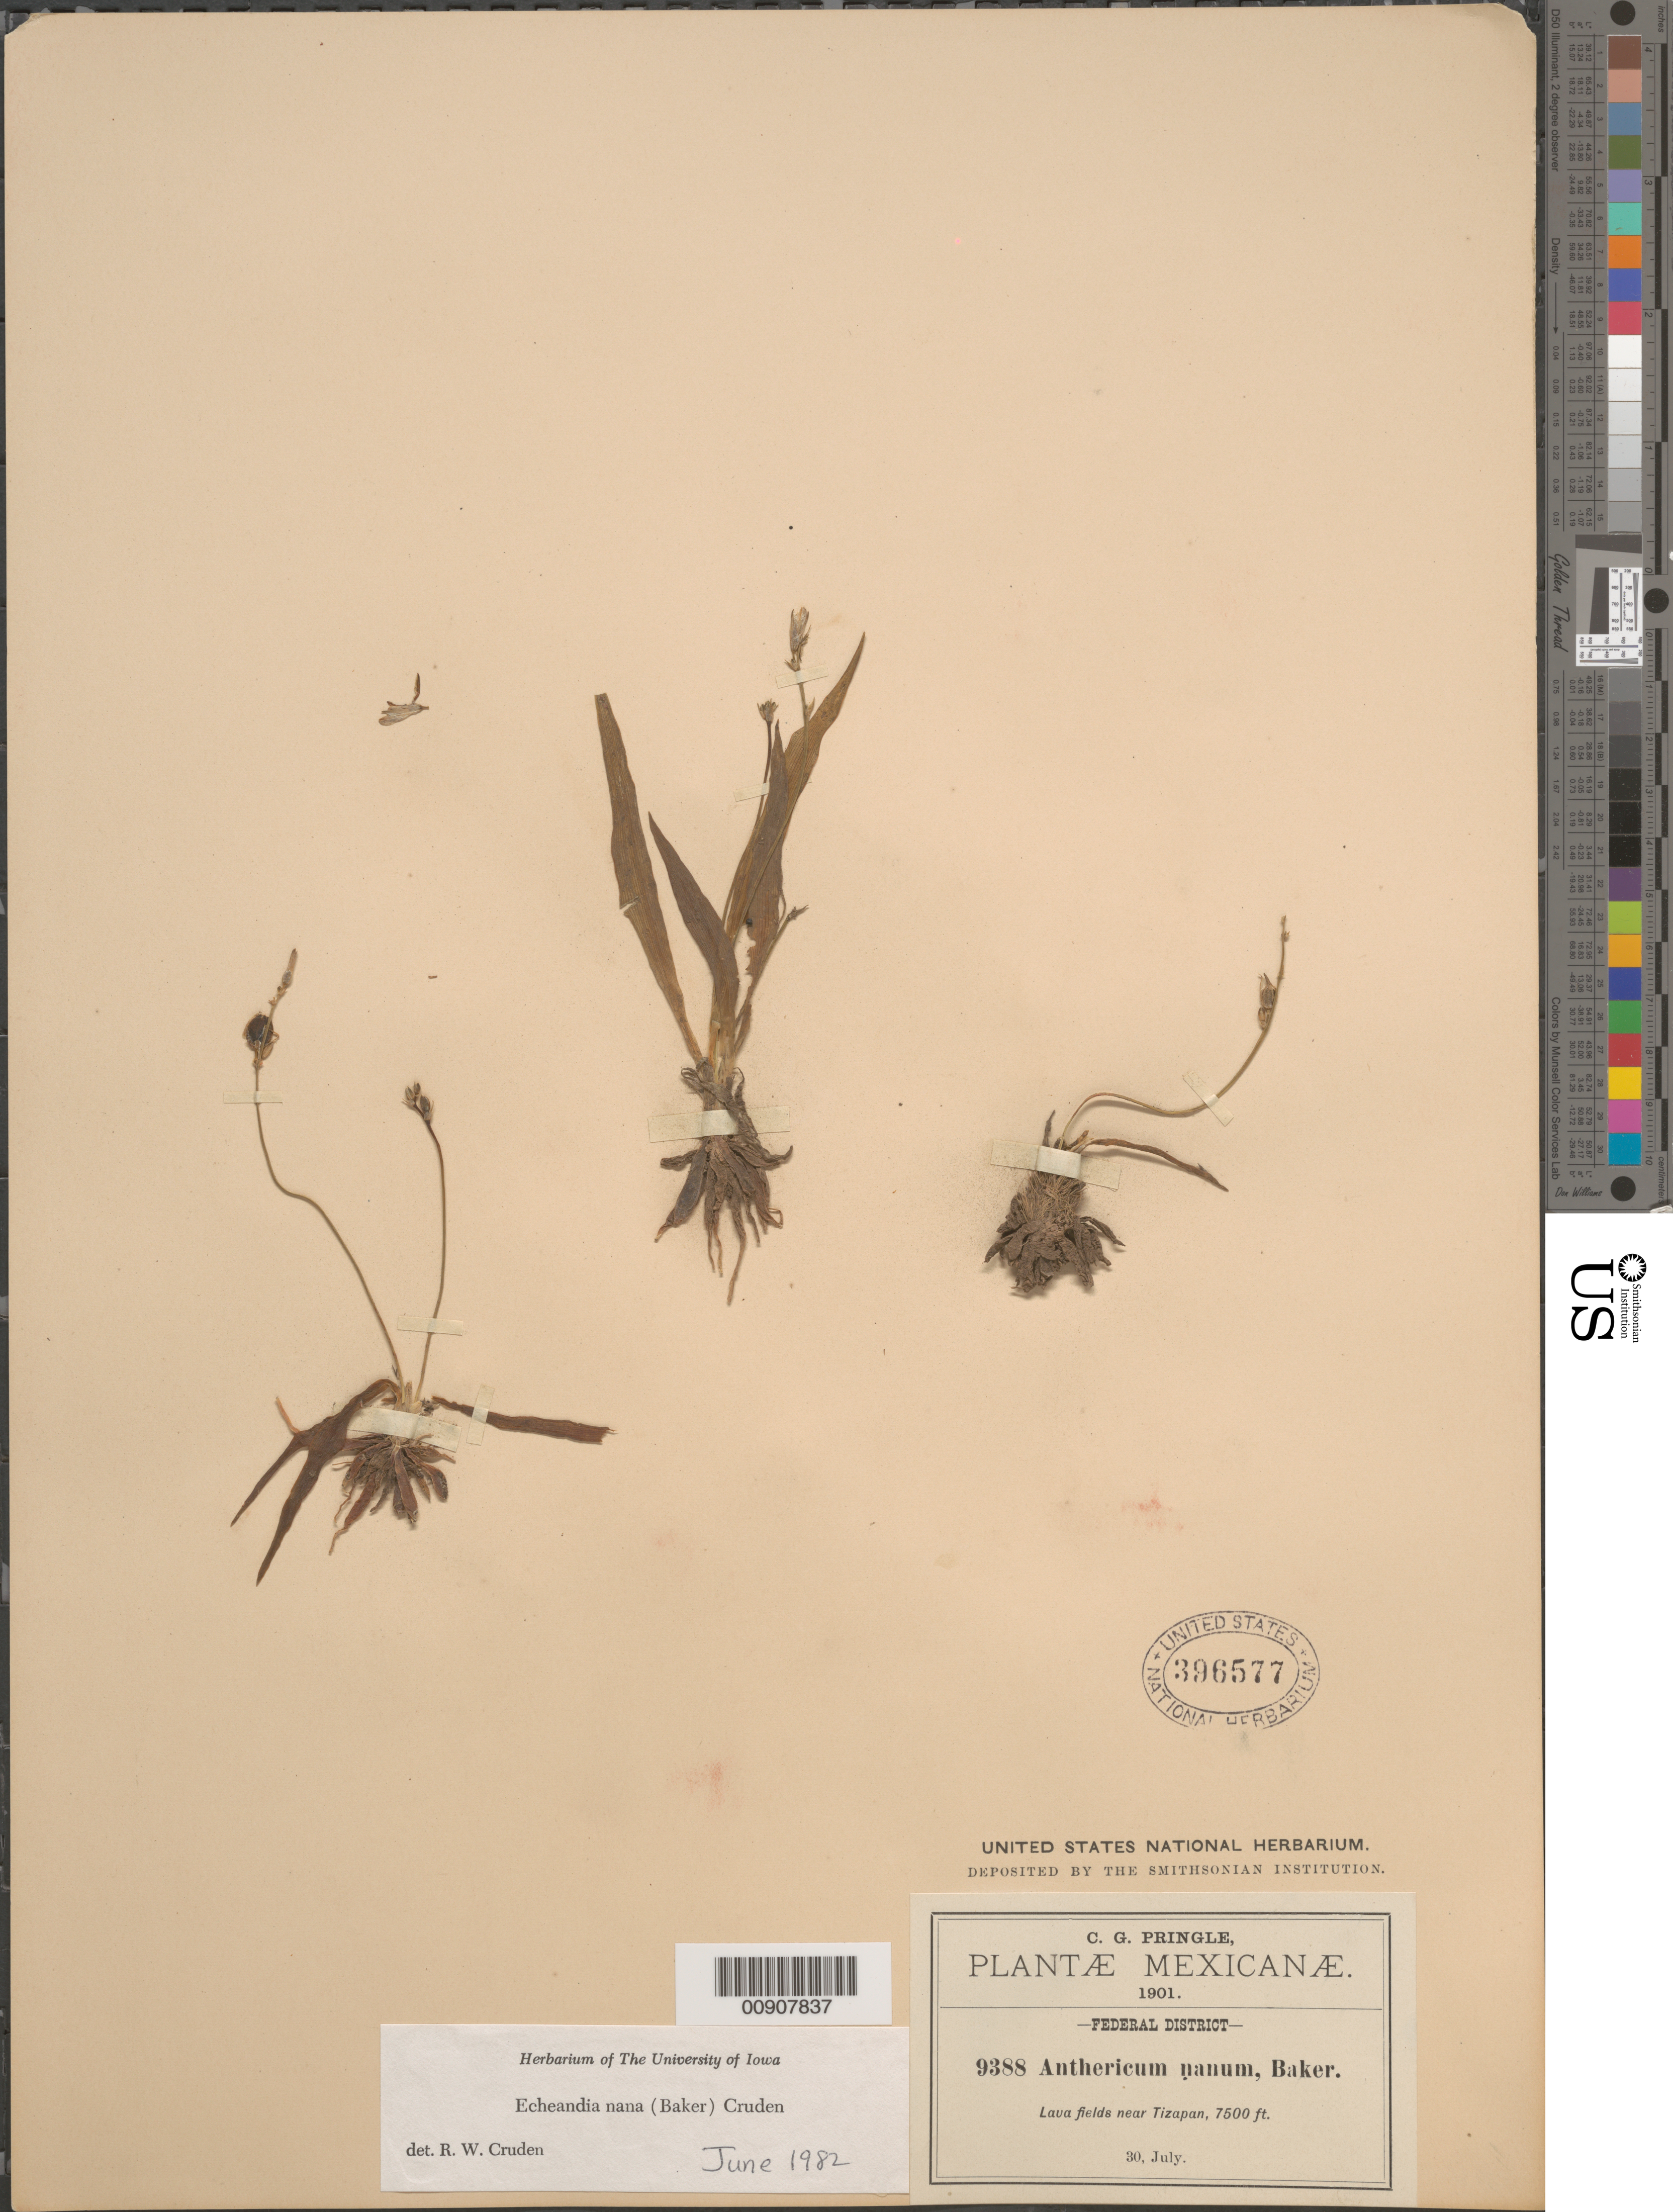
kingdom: Plantae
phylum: Tracheophyta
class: Liliopsida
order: Asparagales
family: Asparagaceae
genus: Echeandia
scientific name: Echeandia nana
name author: (Baker) Cruden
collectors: C. G. Pringle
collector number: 9388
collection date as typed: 30 Jul 1901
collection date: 1901-07-30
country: Mexico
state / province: Distrito Federal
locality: Near Tizapan, Federal District.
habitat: Lava fields.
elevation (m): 2286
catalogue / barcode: US 396577